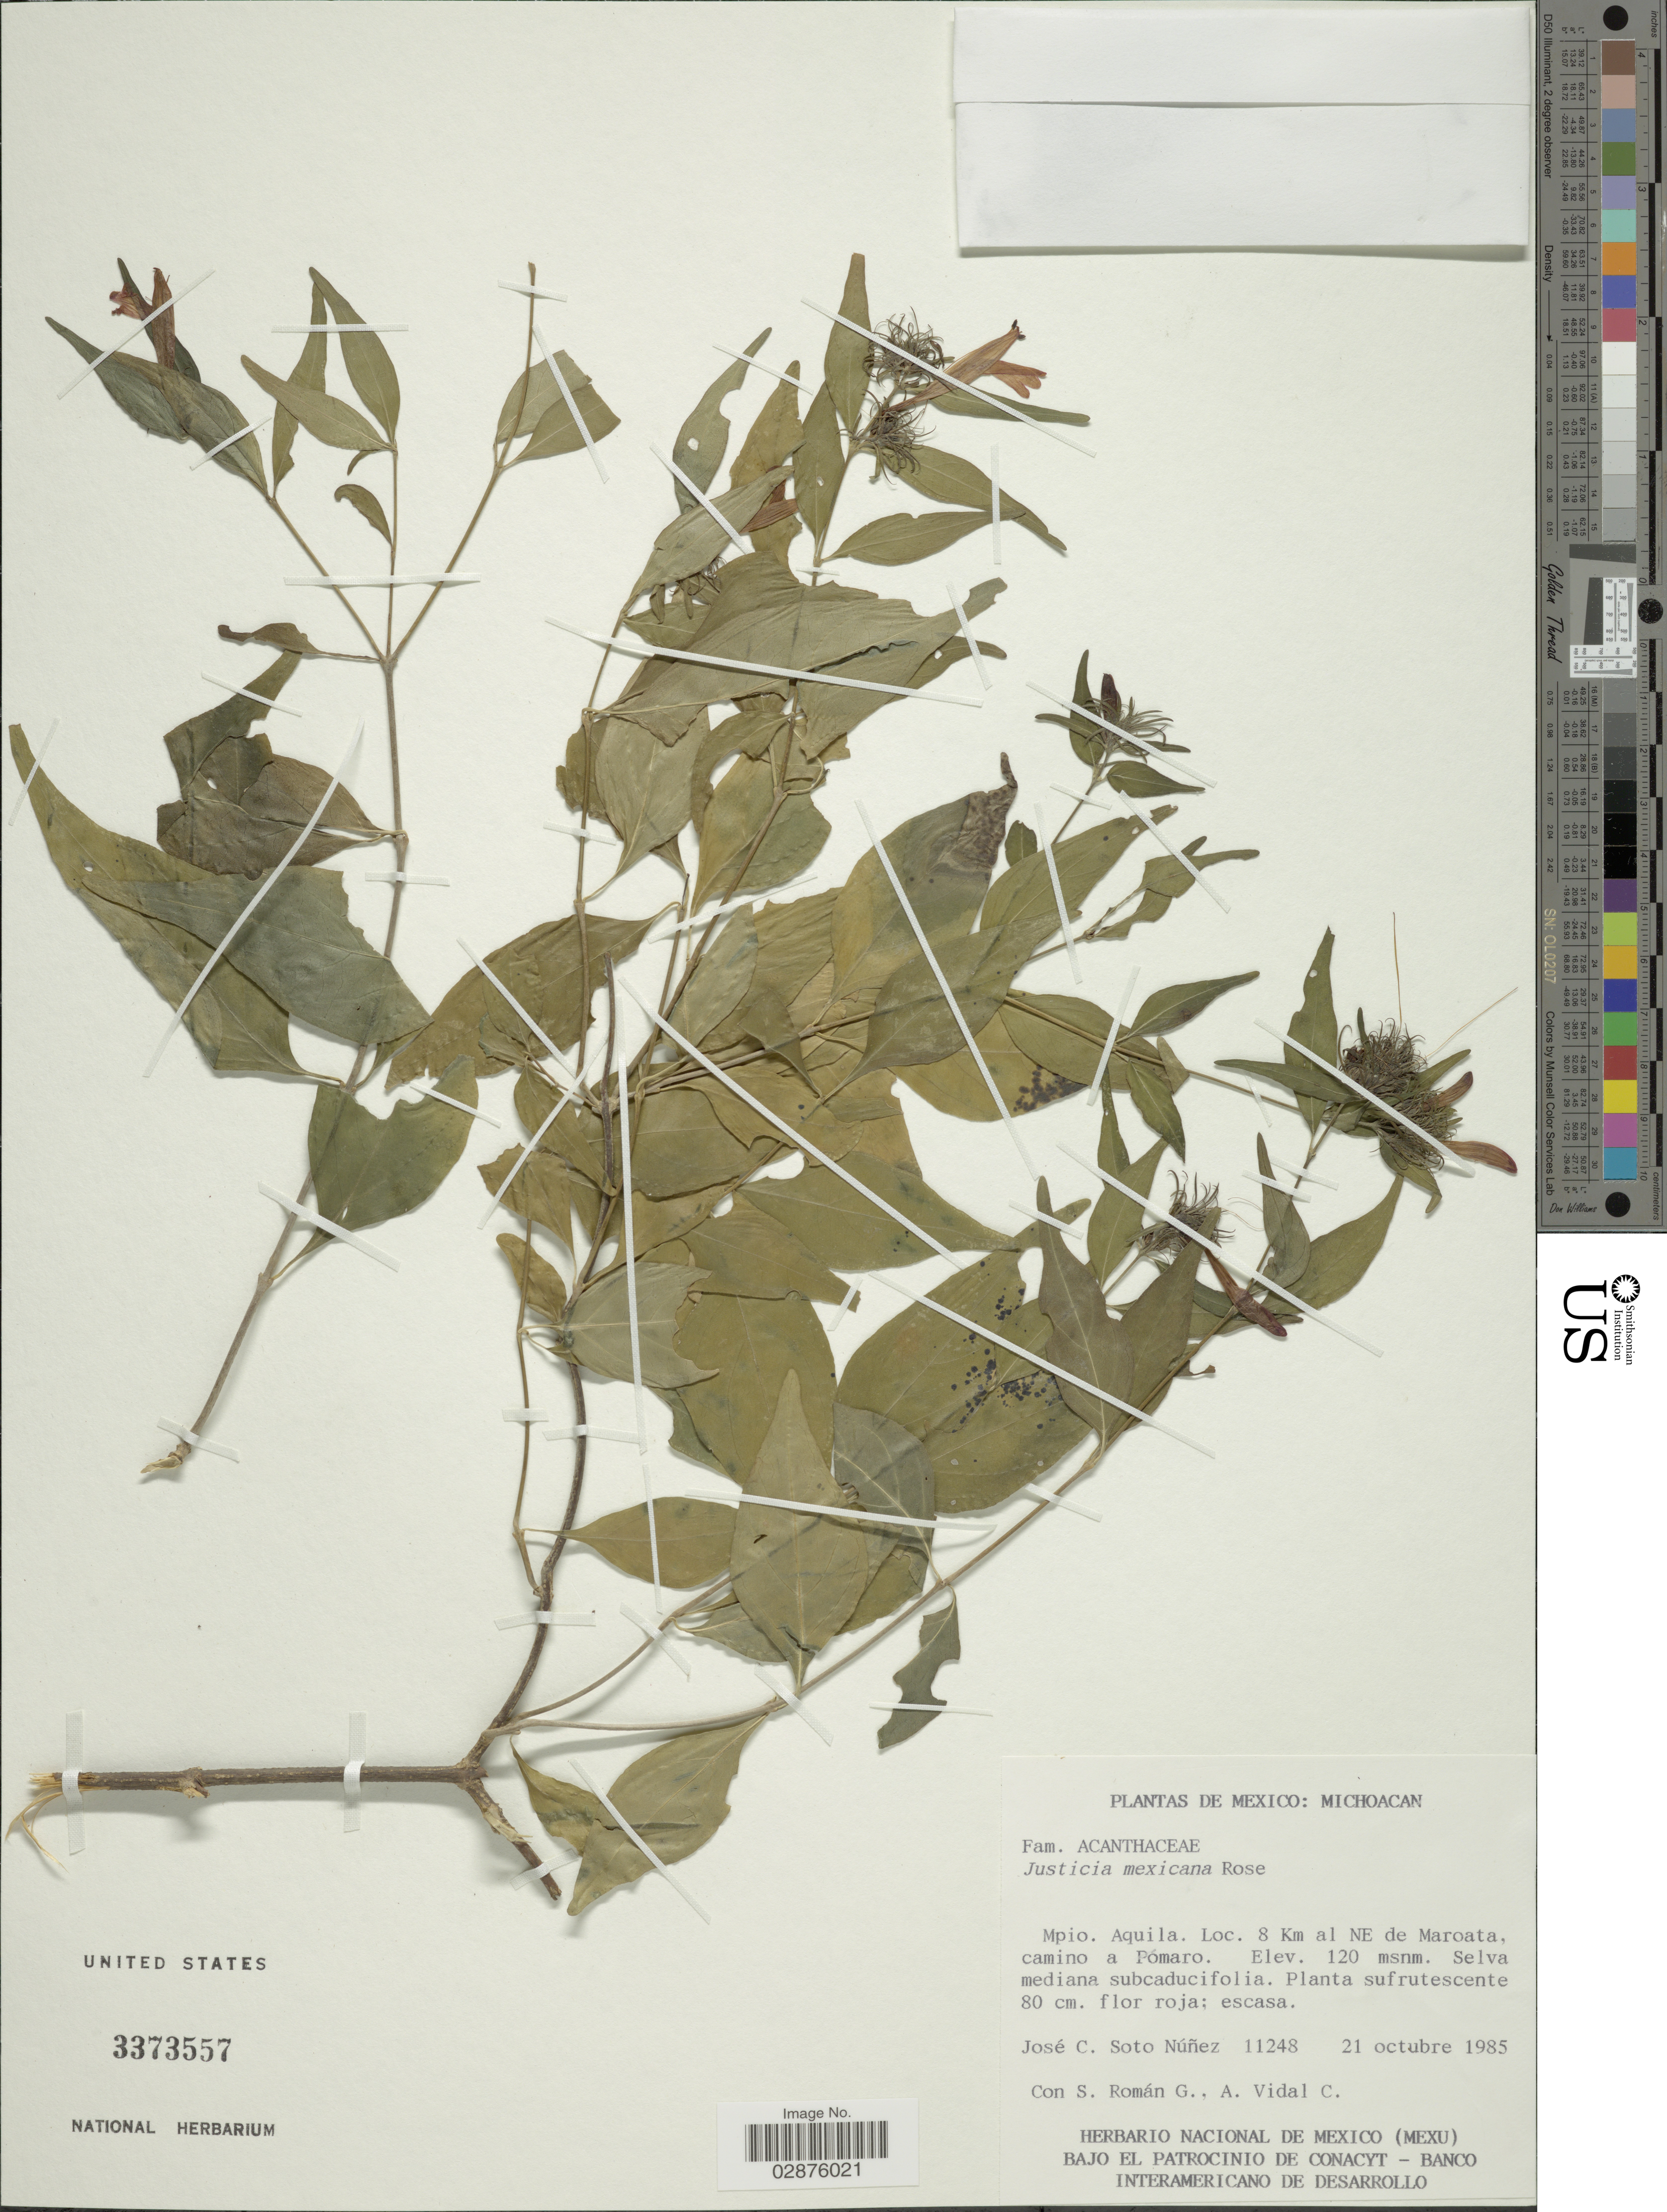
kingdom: Plantae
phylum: Tracheophyta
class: Magnoliopsida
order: Lamiales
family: Acanthaceae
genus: Justicia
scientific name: Justicia candicans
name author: (Nees) L.D. Benson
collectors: J. Soto, S. Román G. & A. Vidal C.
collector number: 11248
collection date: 1985-10-21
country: Mexico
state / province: Michoacán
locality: Mpio. Aquila, 8 Km al NE de Maroata, camino a Pomaro.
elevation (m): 120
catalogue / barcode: US 3373557